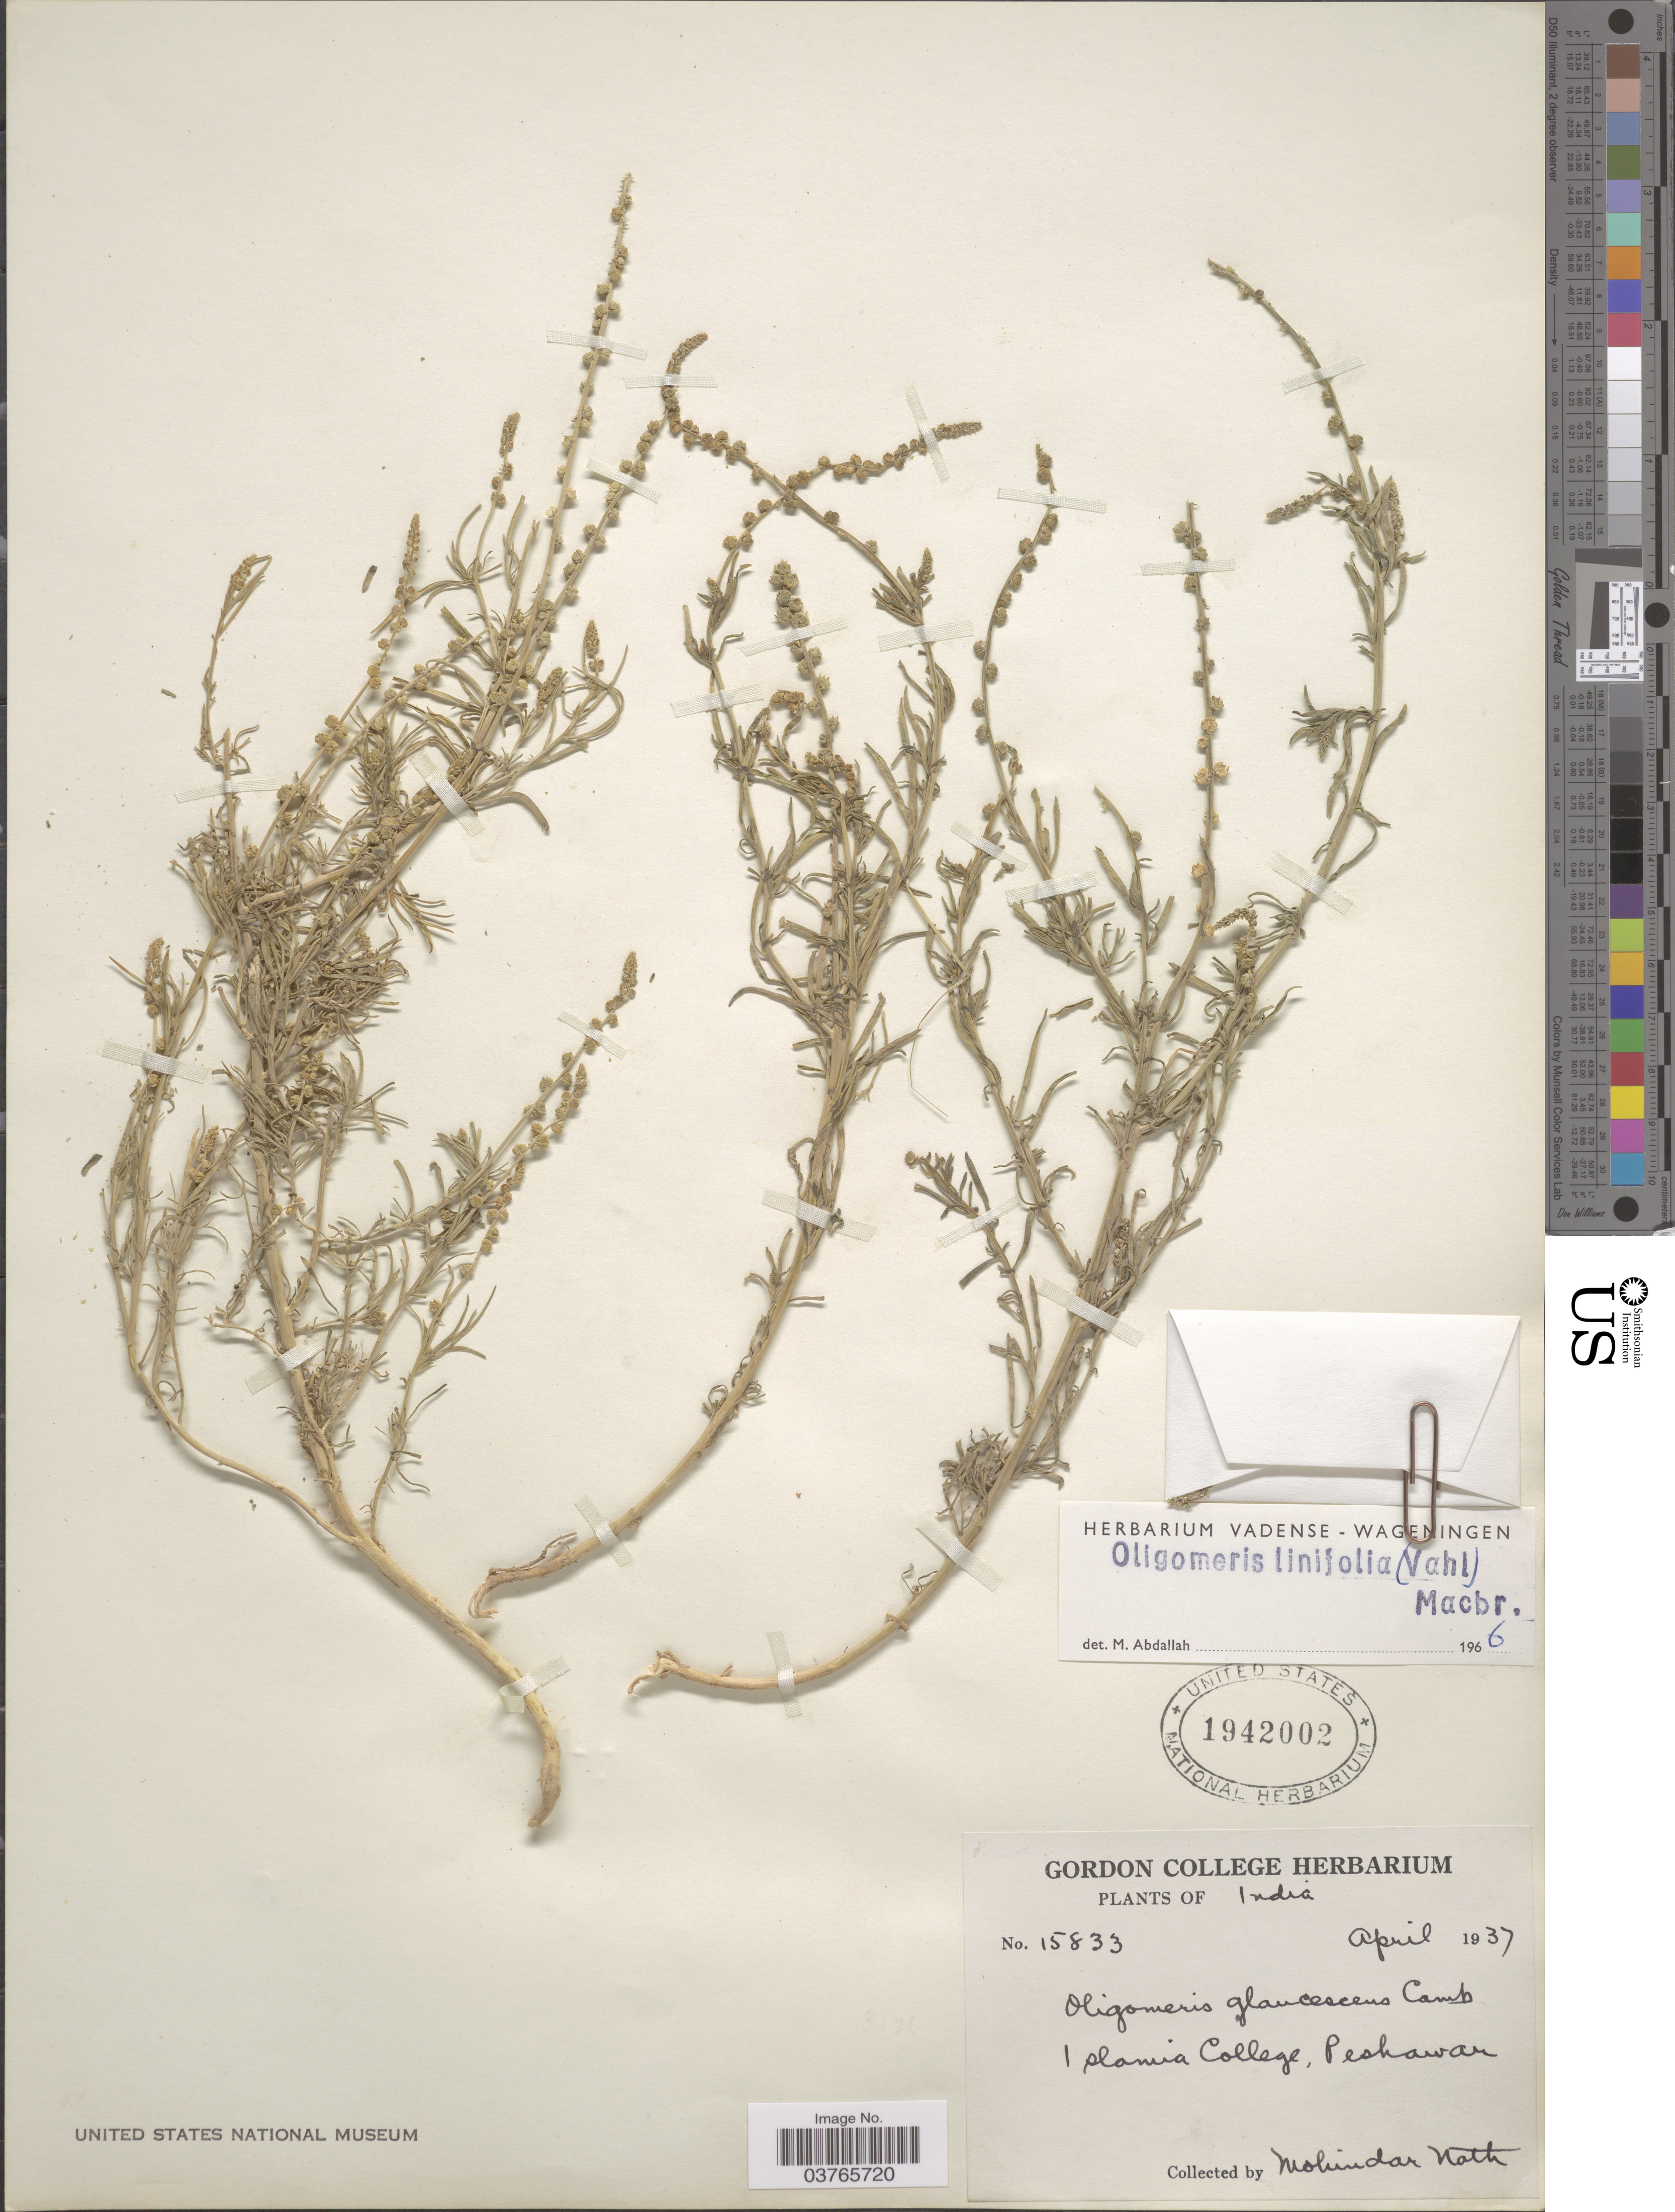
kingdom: Plantae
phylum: Tracheophyta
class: Magnoliopsida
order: Brassicales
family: Resedaceae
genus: Oligomeris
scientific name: Oligomeris linifolia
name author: (Vahl) J.F. Macbr.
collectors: M. Nath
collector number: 15833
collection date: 1937-04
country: Pakistan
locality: Islamia College, Peshawar.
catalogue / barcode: US 1942002